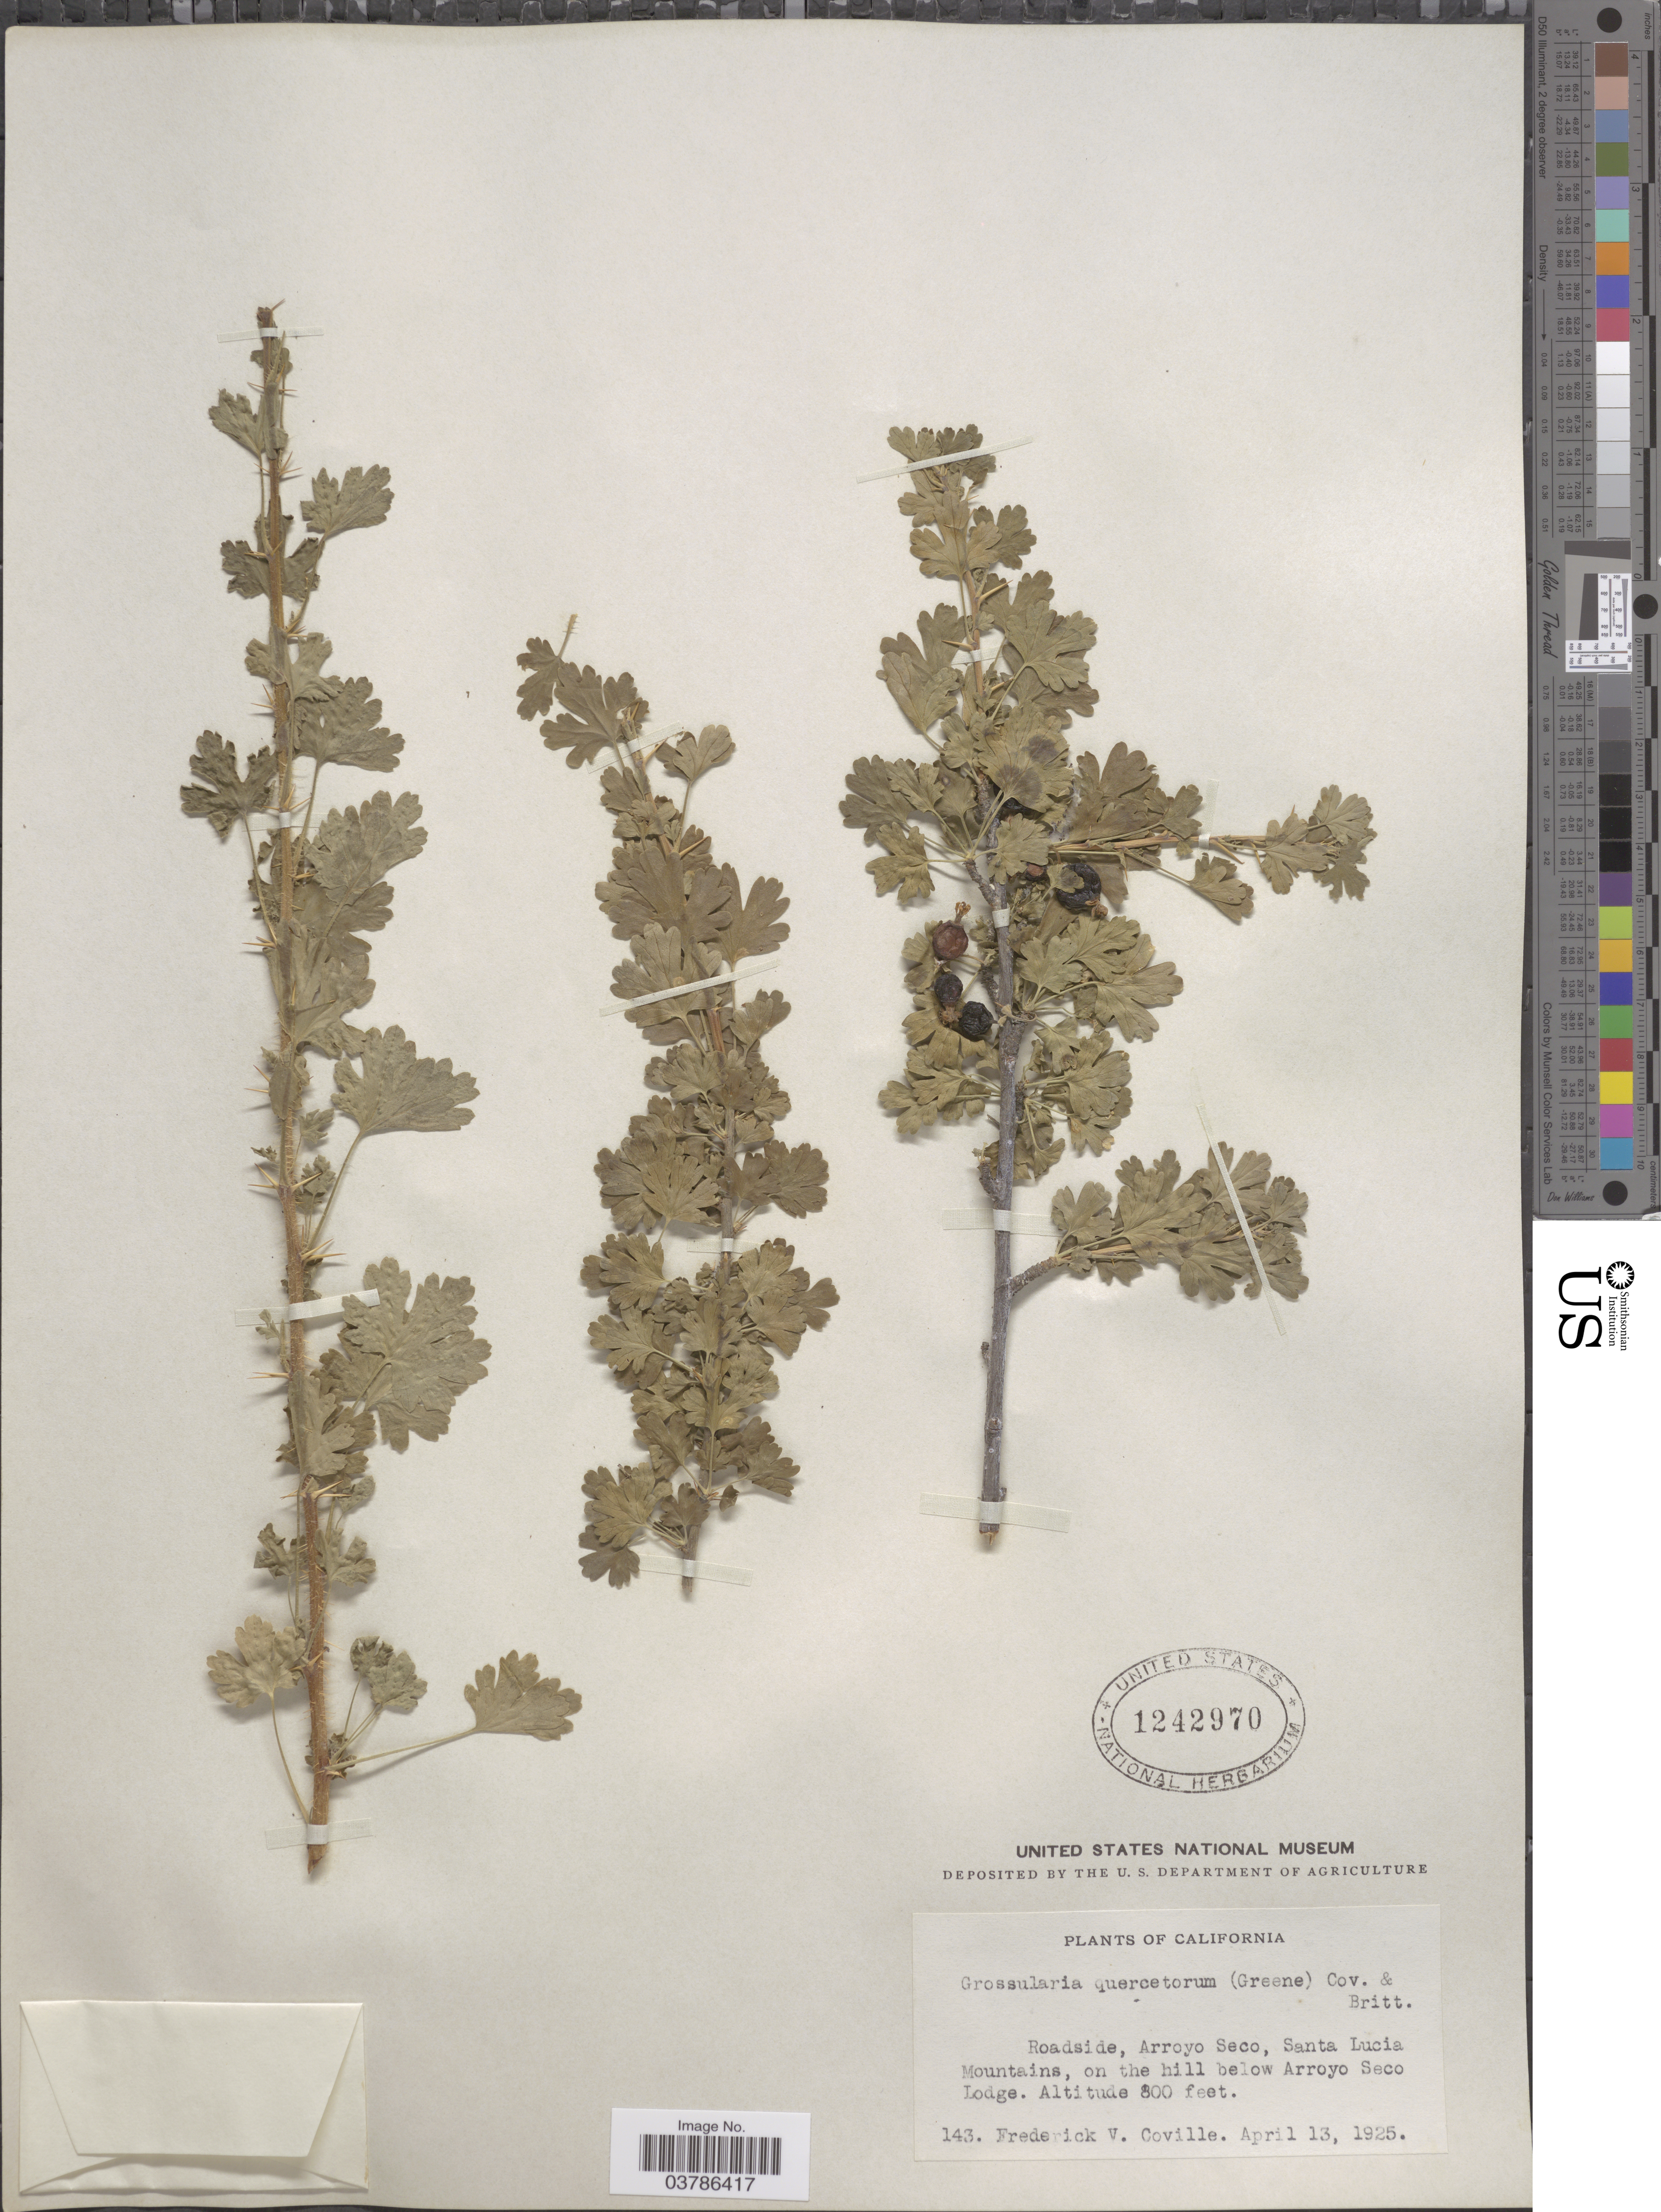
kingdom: Plantae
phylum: Tracheophyta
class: Magnoliopsida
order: Saxifragales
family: Grossulariaceae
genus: Ribes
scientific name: Ribes quercetorum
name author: Greene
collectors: F. V. Coville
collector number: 143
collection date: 1925-04-13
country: United States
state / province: California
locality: Roadside, Arroyo Seco, Santa Lucia Mountains, on the hill below Arroyo Seco Lodge.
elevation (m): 244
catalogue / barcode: US 1242970